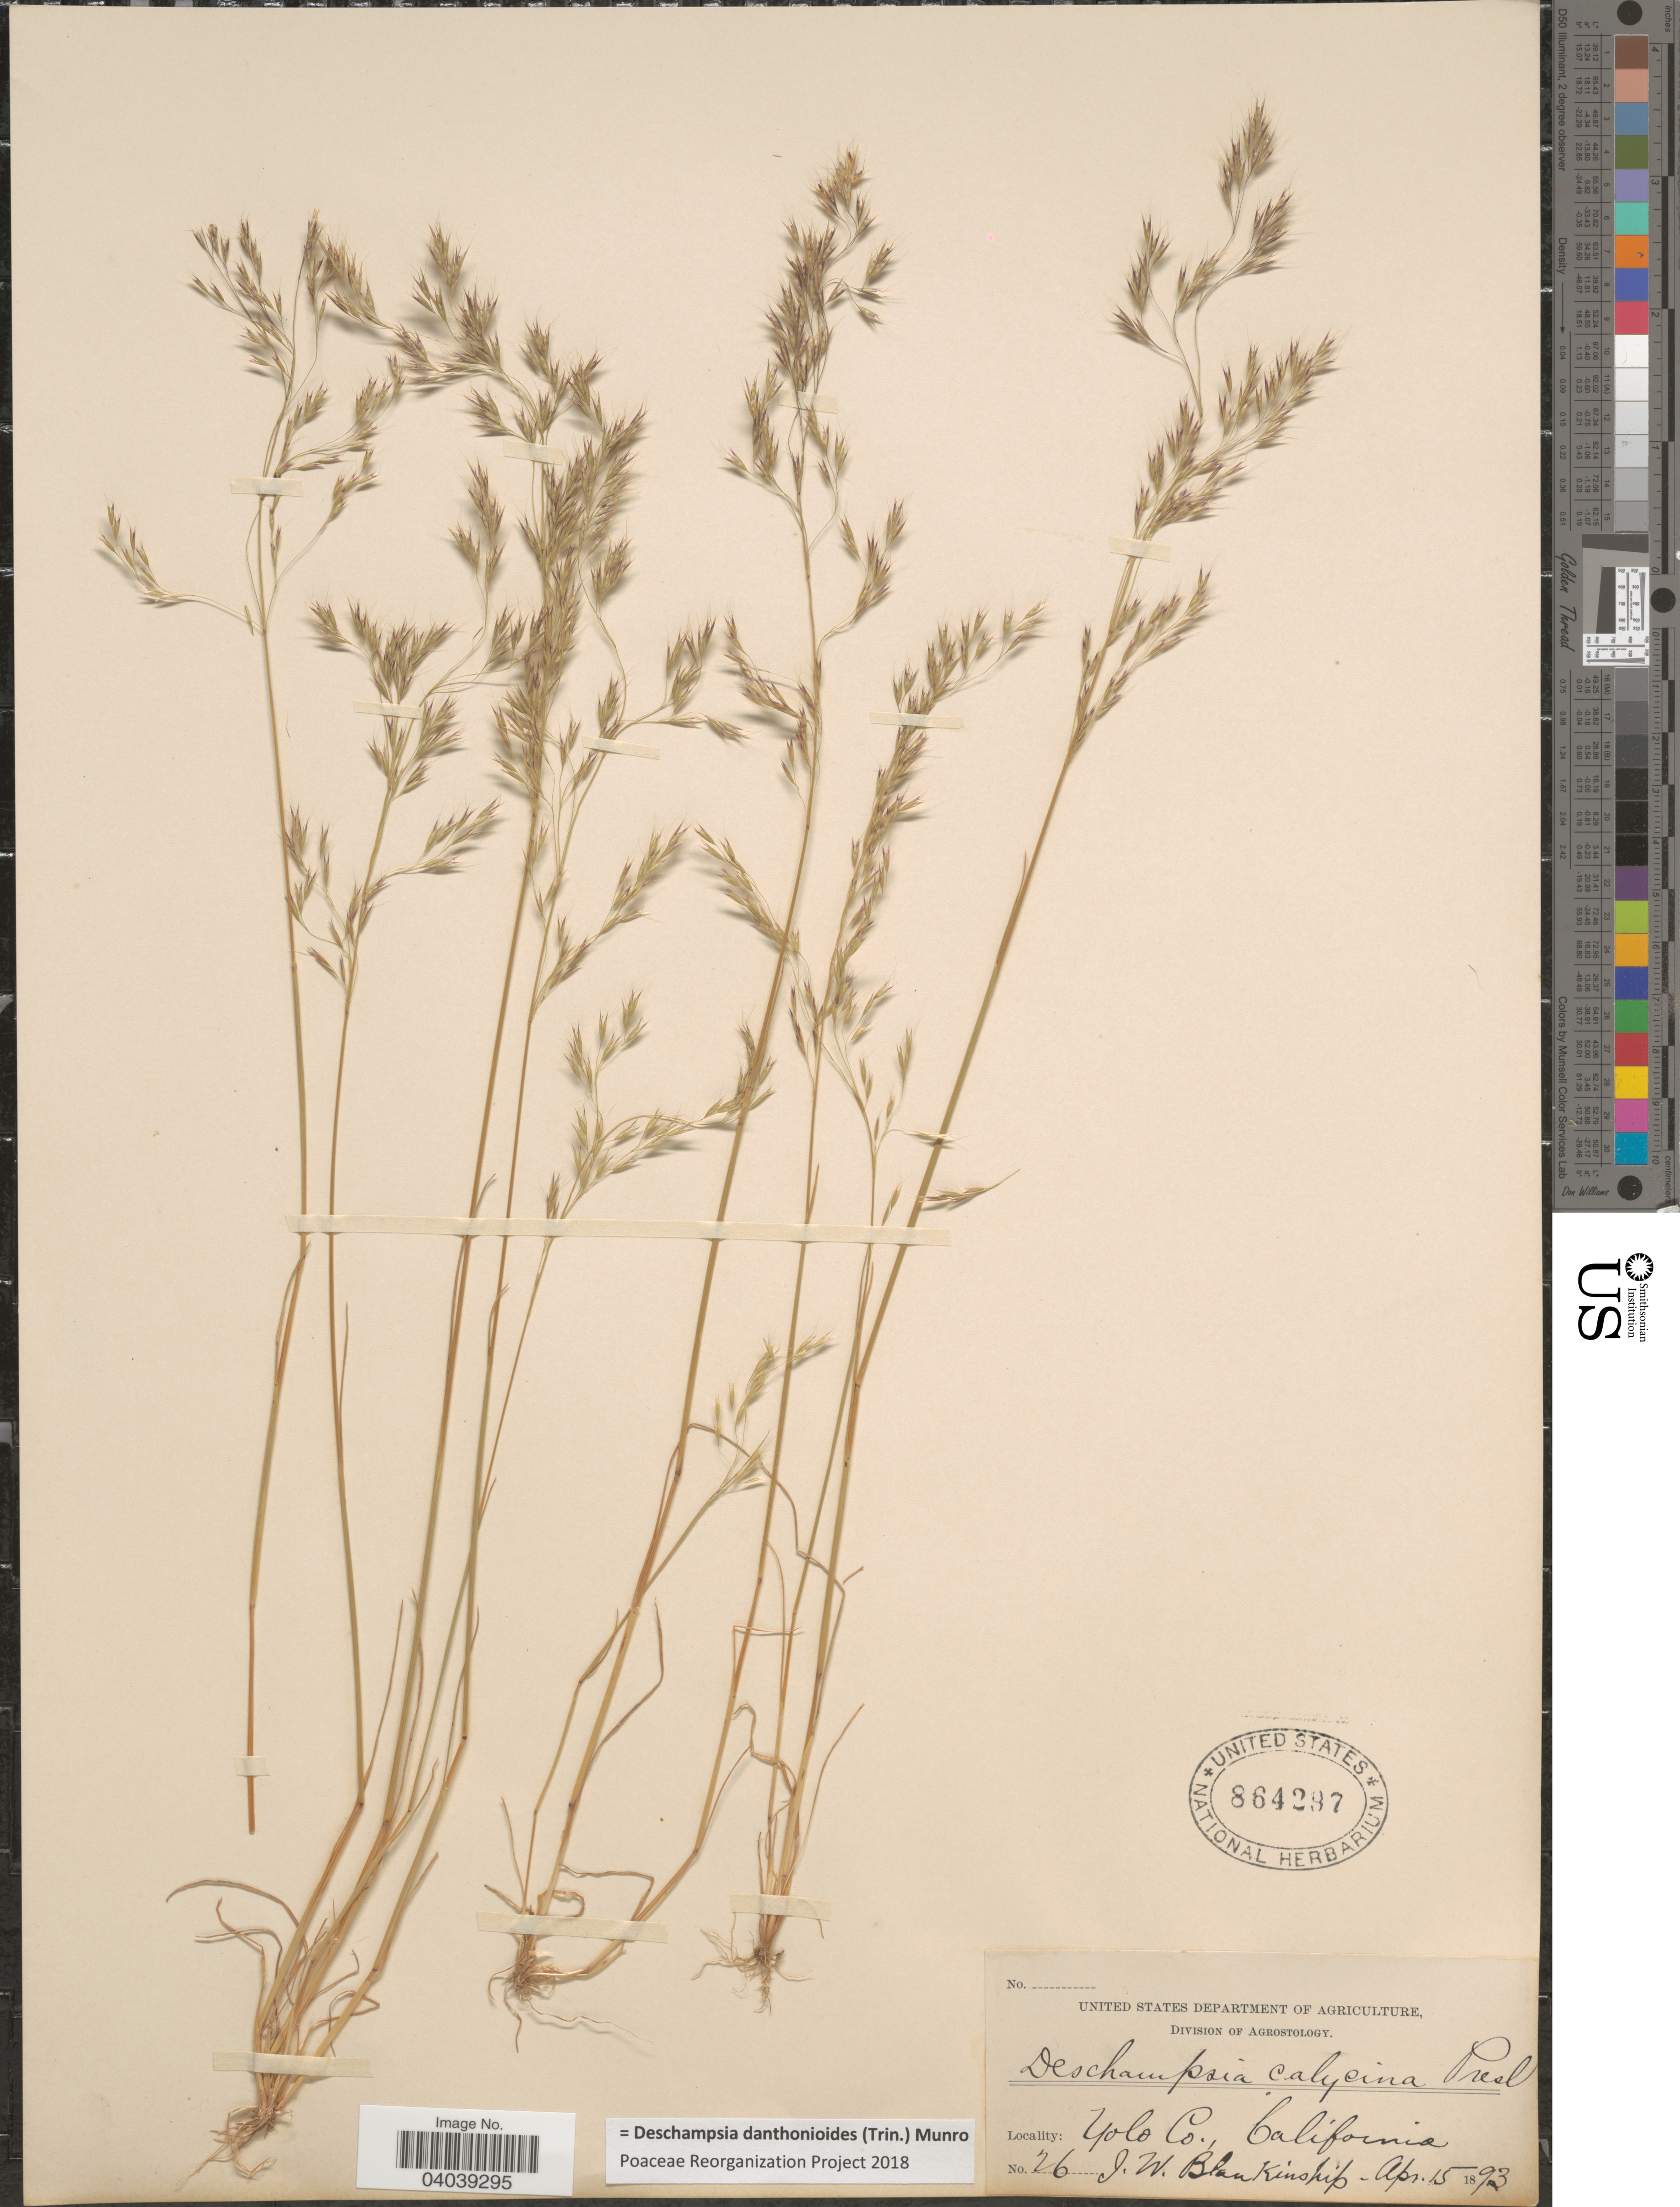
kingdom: Plantae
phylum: Tracheophyta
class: Liliopsida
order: Poales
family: Poaceae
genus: Deschampsia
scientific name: Deschampsia danthonioides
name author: (Trin.) Munro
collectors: J. W. Blankinship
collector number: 26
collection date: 1893-04-15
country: United States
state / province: California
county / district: Yolo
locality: Yolo Co.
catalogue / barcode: US 864297